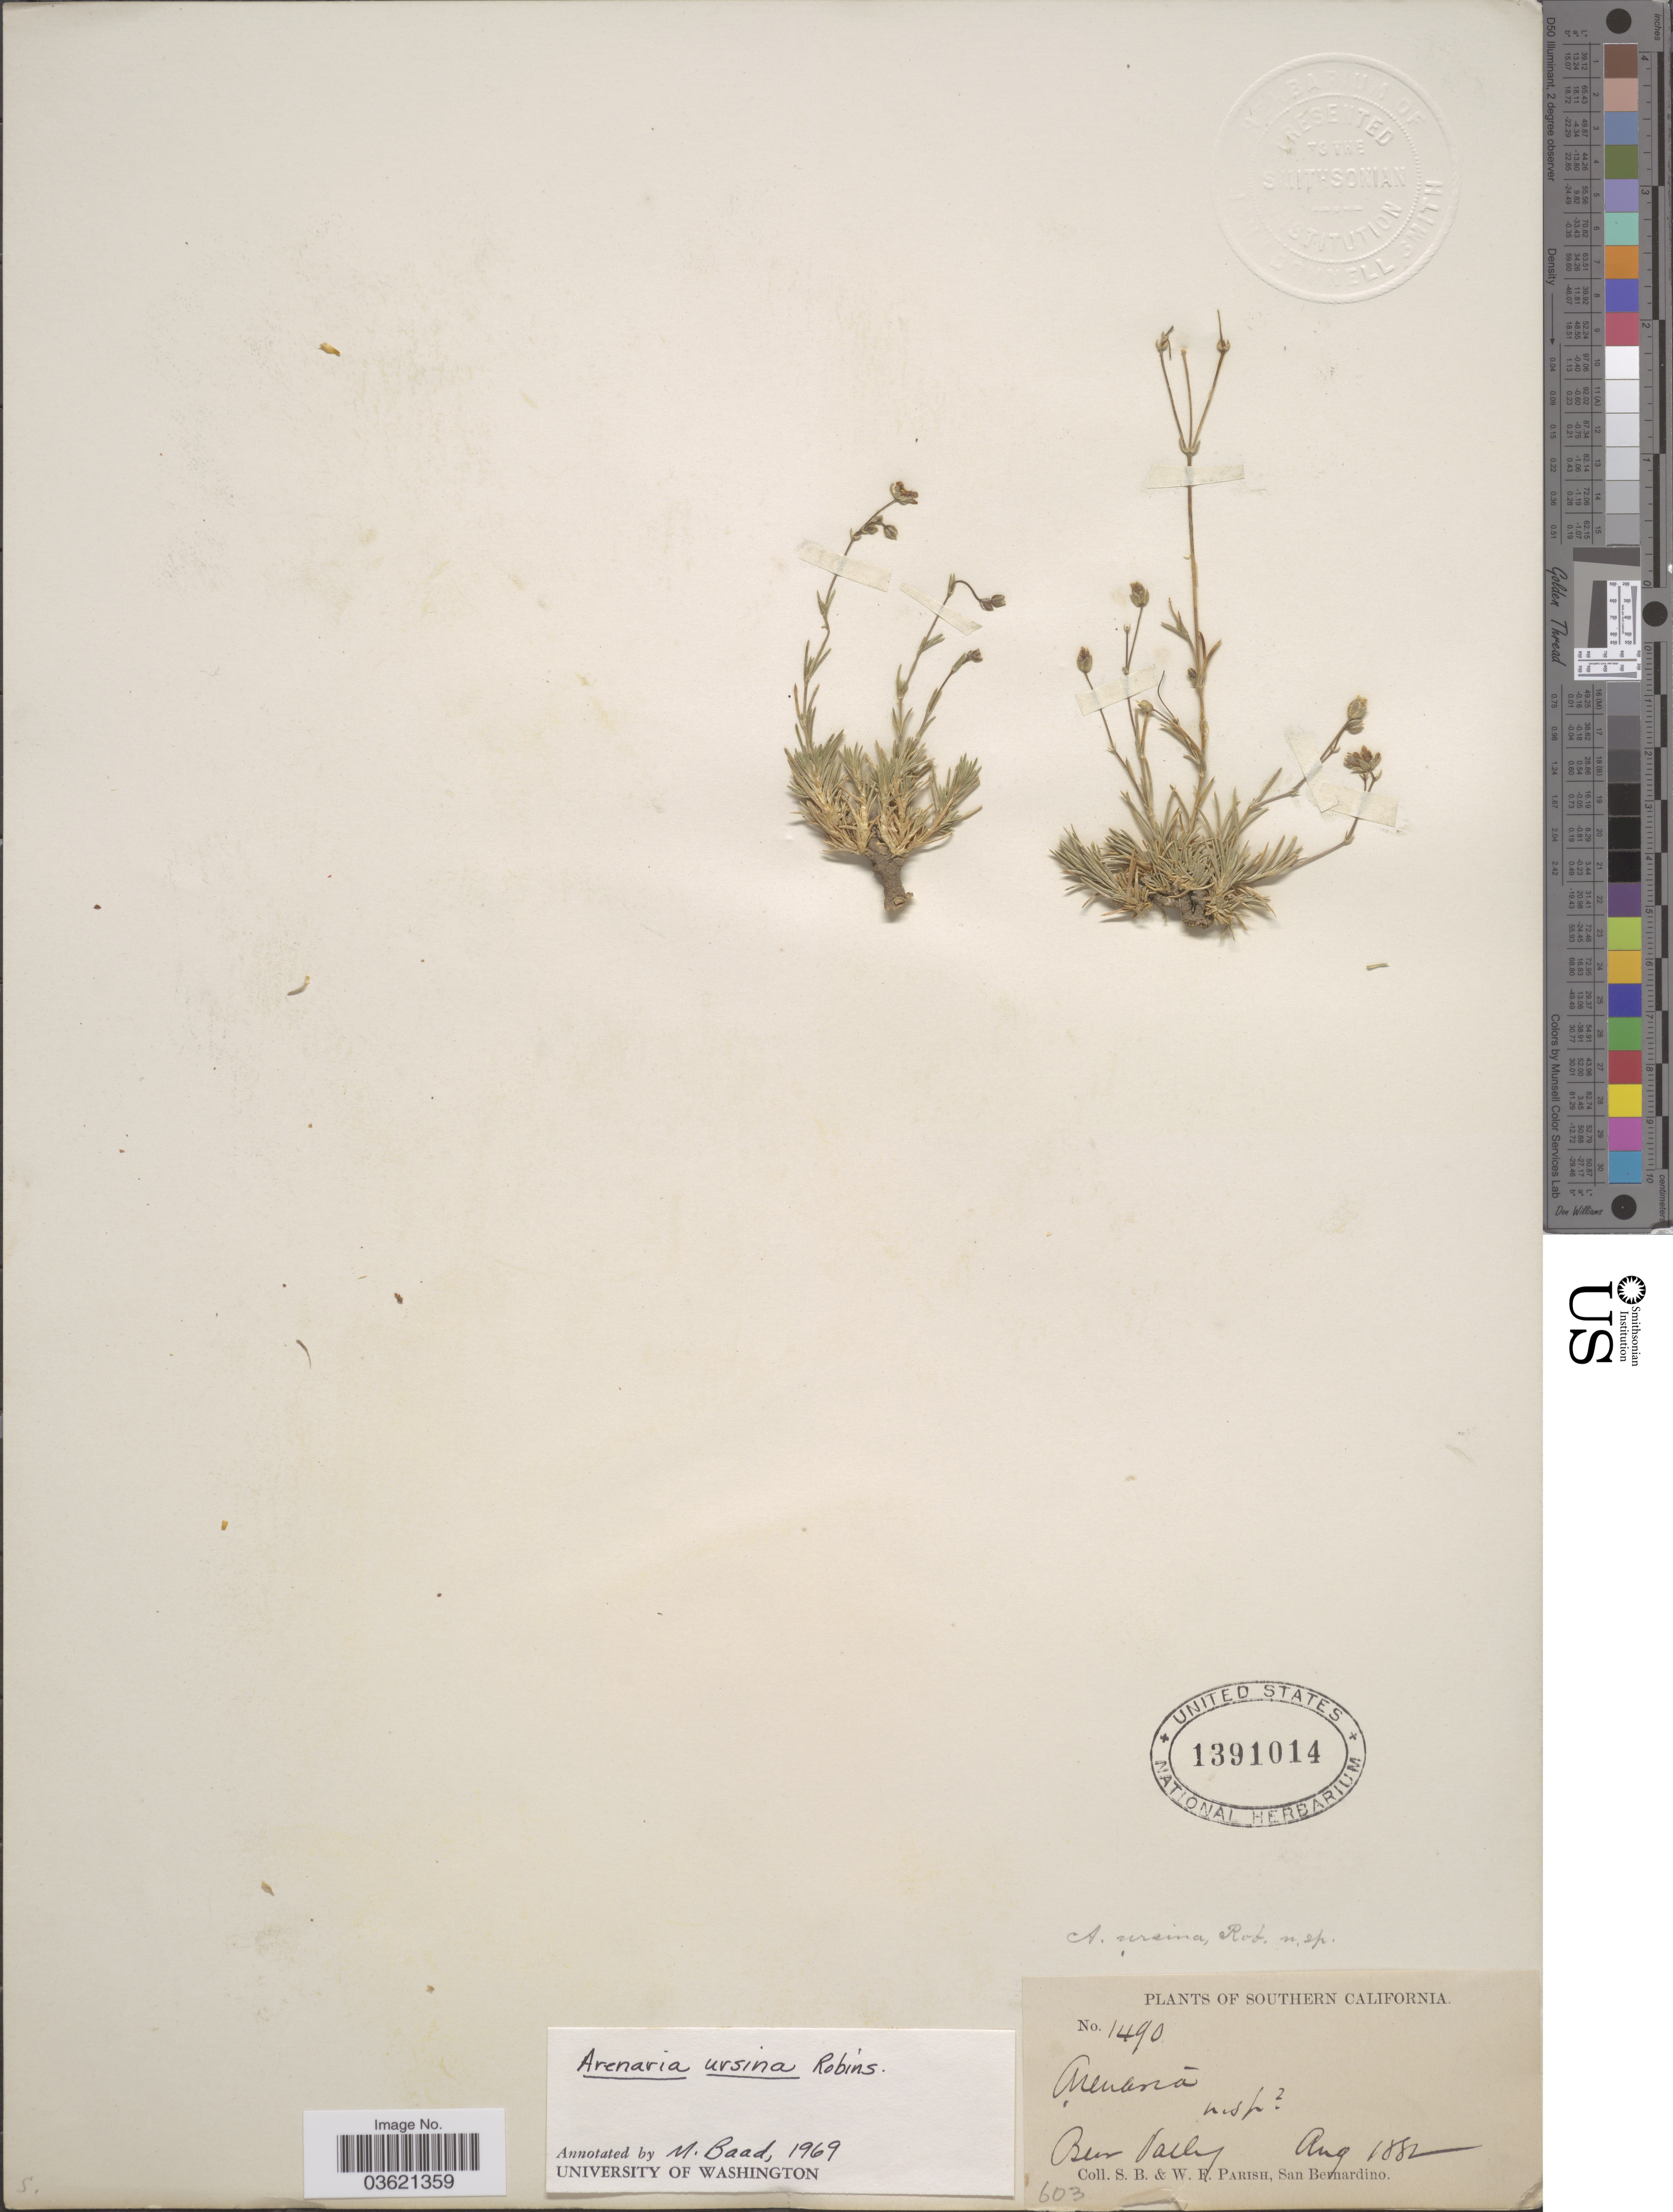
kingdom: Plantae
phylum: Tracheophyta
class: Magnoliopsida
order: Caryophyllales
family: Caryophyllaceae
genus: Eremogone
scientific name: Eremogone ursina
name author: (B.L. Rob.) Ikonn.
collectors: S. B. Parish & W. F. Parish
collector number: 1490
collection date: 1882-08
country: United States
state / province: California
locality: Southern California. Beer Valley.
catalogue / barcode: US 1391014